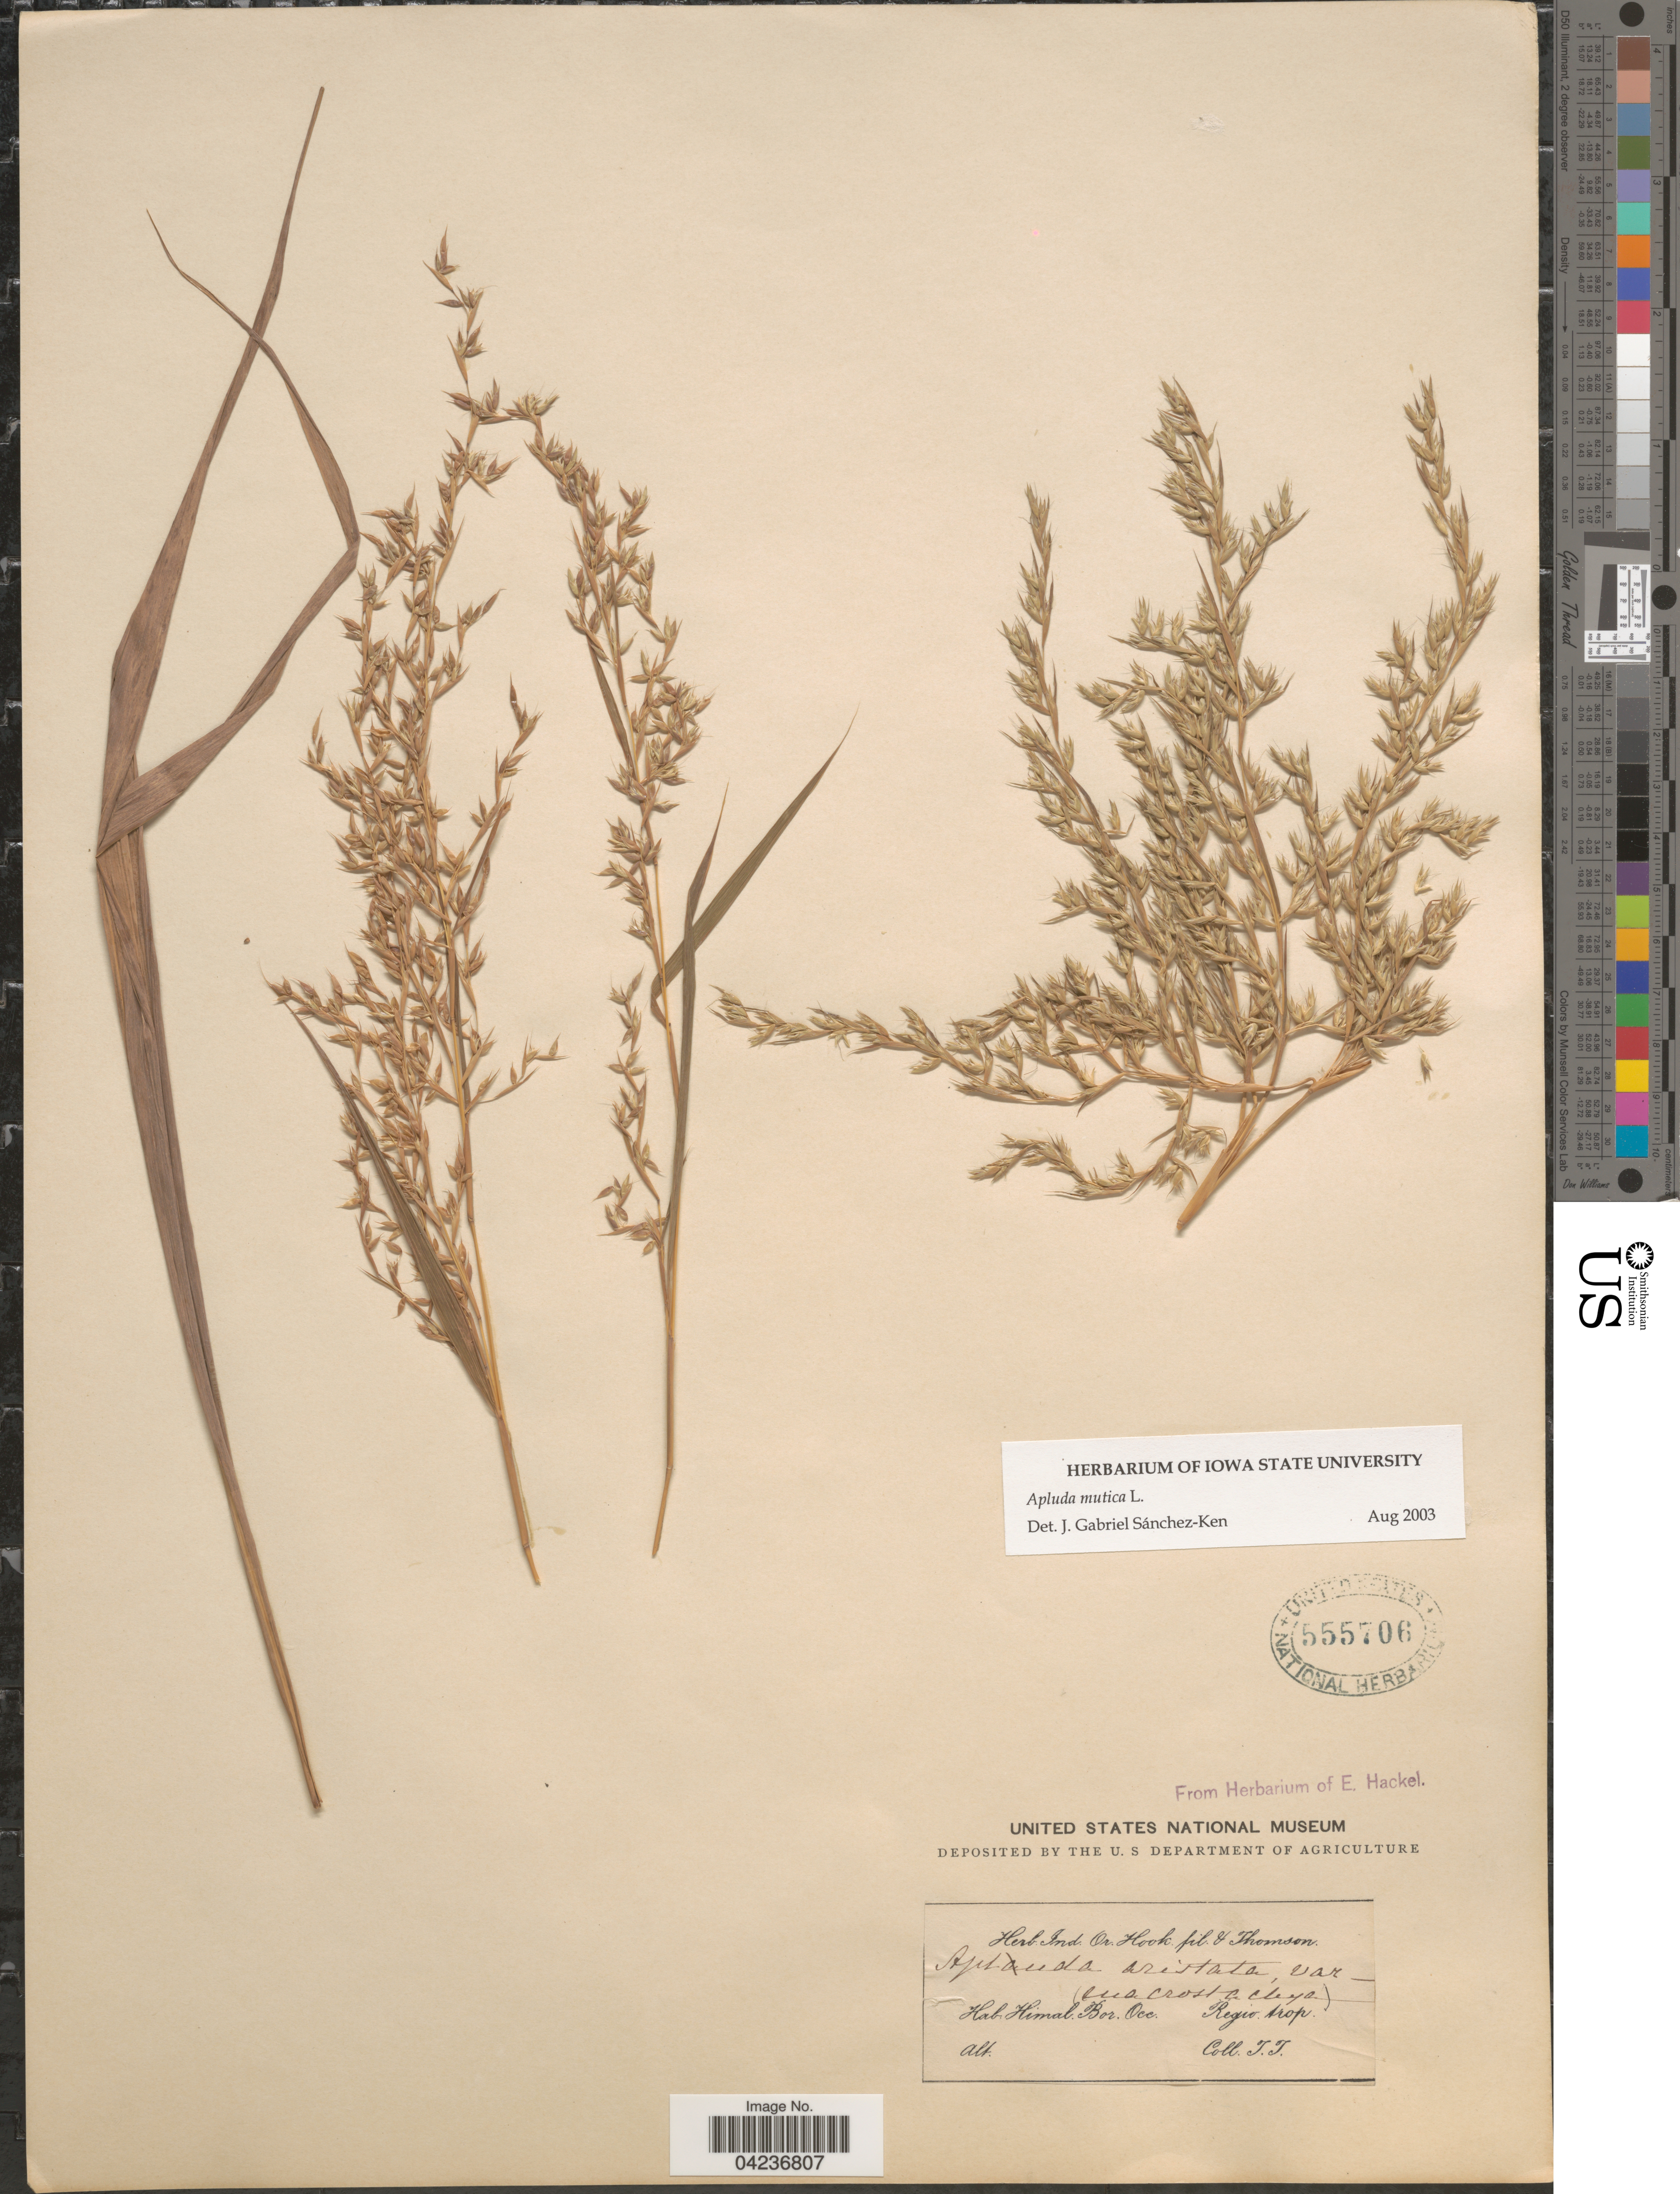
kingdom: Plantae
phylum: Tracheophyta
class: Liliopsida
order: Poales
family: Poaceae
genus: Apluda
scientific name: Apluda mutica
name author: L.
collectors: T. Thomson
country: India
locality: Himal. Bor. Occ. Regio trop.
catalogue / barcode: US 555706